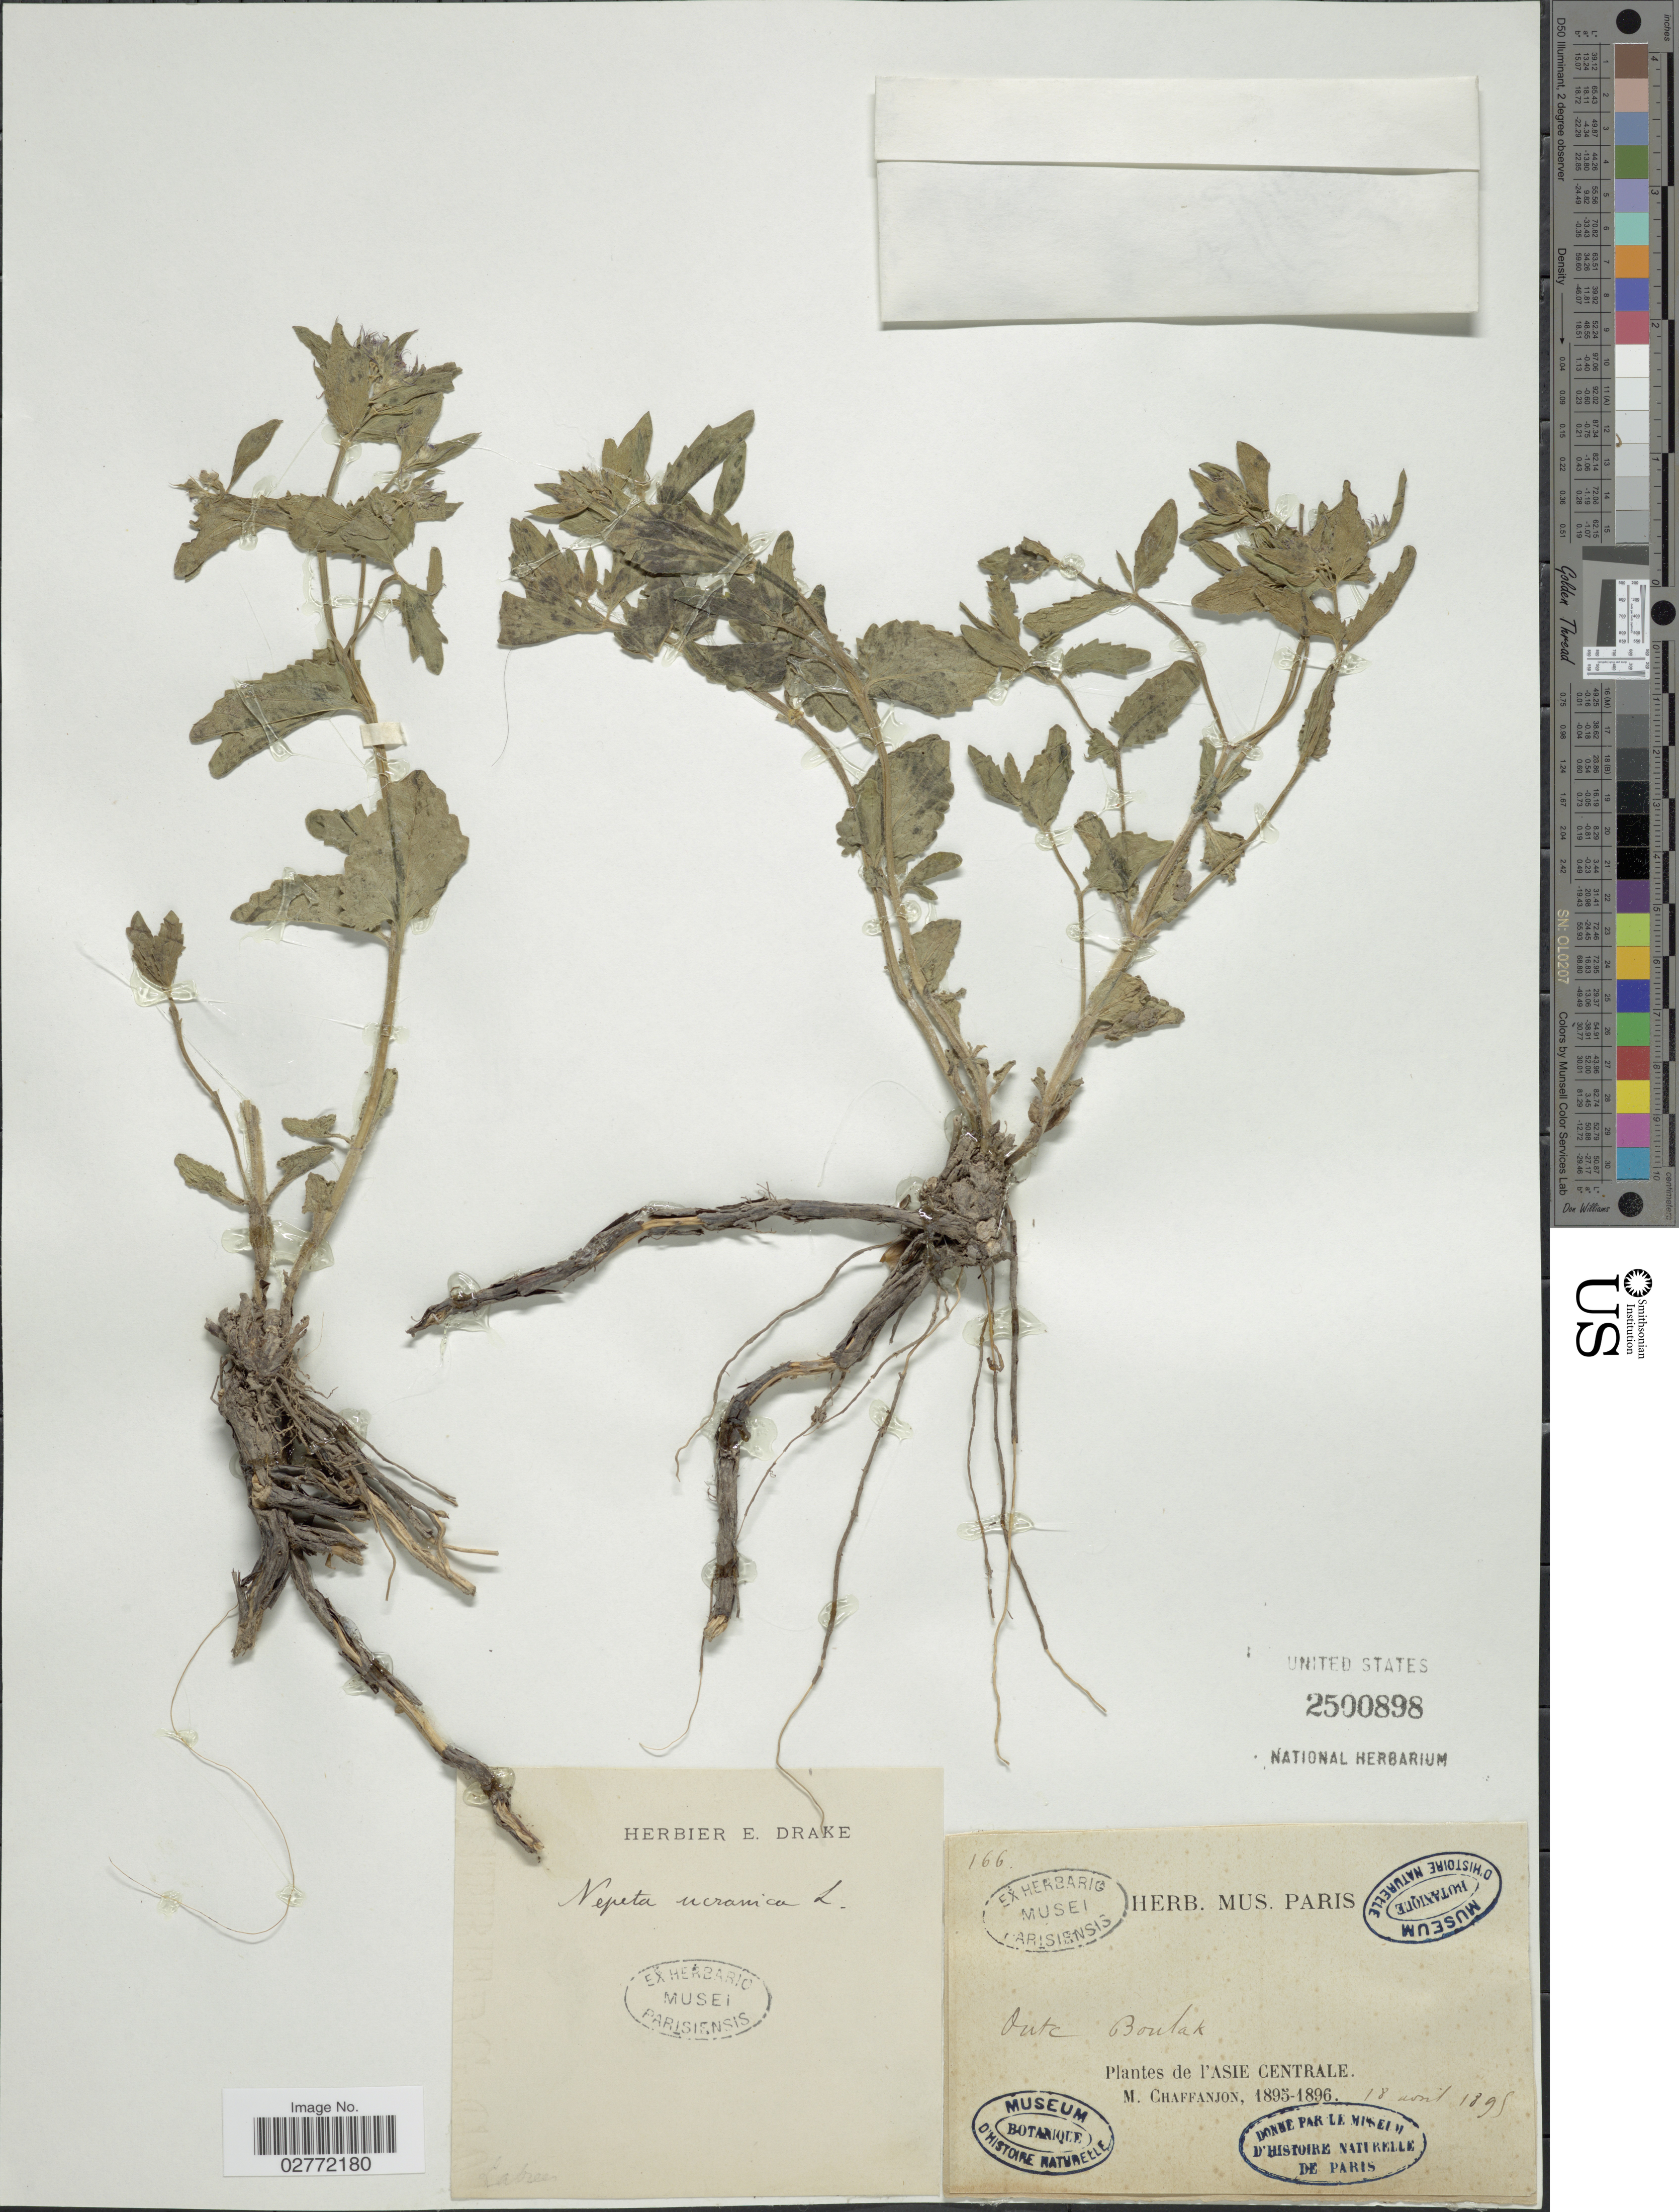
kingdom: Plantae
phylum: Tracheophyta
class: Magnoliopsida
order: Lamiales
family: Lamiaceae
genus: Nepeta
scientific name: Nepeta ucranica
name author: L.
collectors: M. Chaffanjon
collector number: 166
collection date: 1895-04-18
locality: Outc Boulak, L'Asie Centrale.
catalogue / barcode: US 2500898